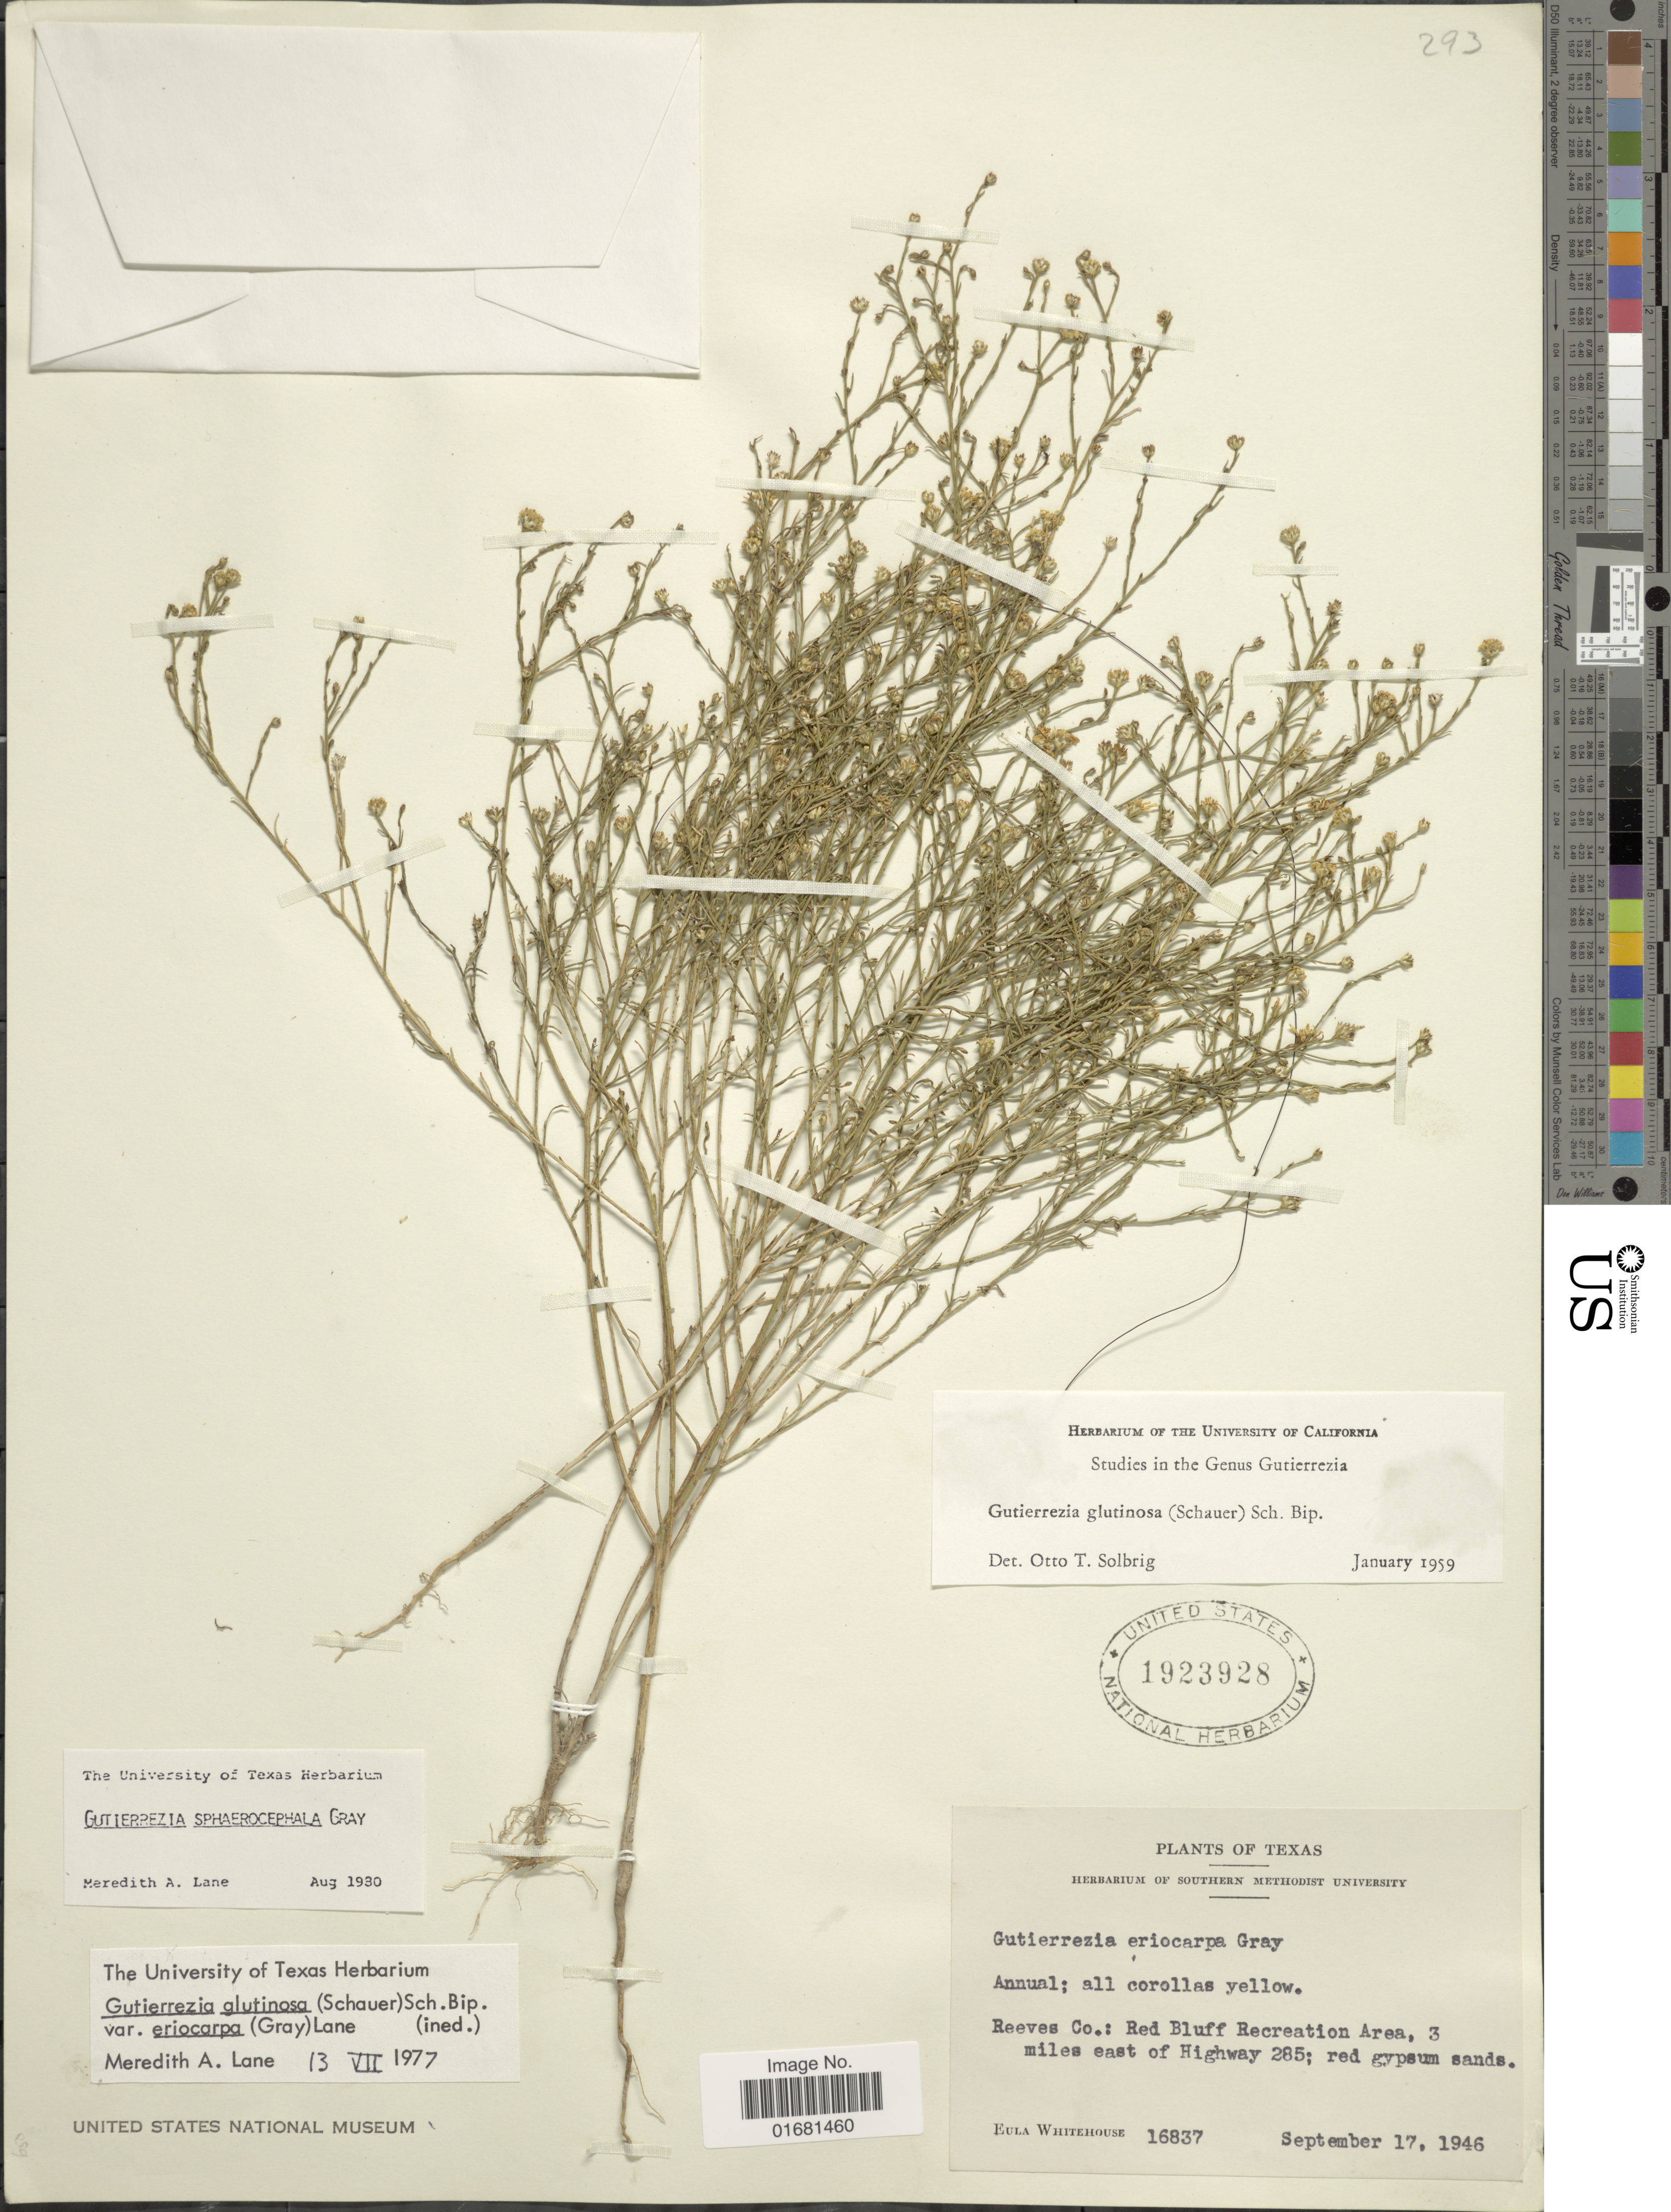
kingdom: Plantae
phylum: Tracheophyta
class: Magnoliopsida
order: Asterales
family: Asteraceae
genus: Gutierrezia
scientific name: Gutierrezia sphaerocephala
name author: A. Gray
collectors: E. Whitehouse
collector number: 16837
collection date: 1946-09-17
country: United States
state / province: Texas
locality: Texas. Reeves Co.: Red Bluff Recreation Area, 3 miles east of Highway 285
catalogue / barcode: US 1923928